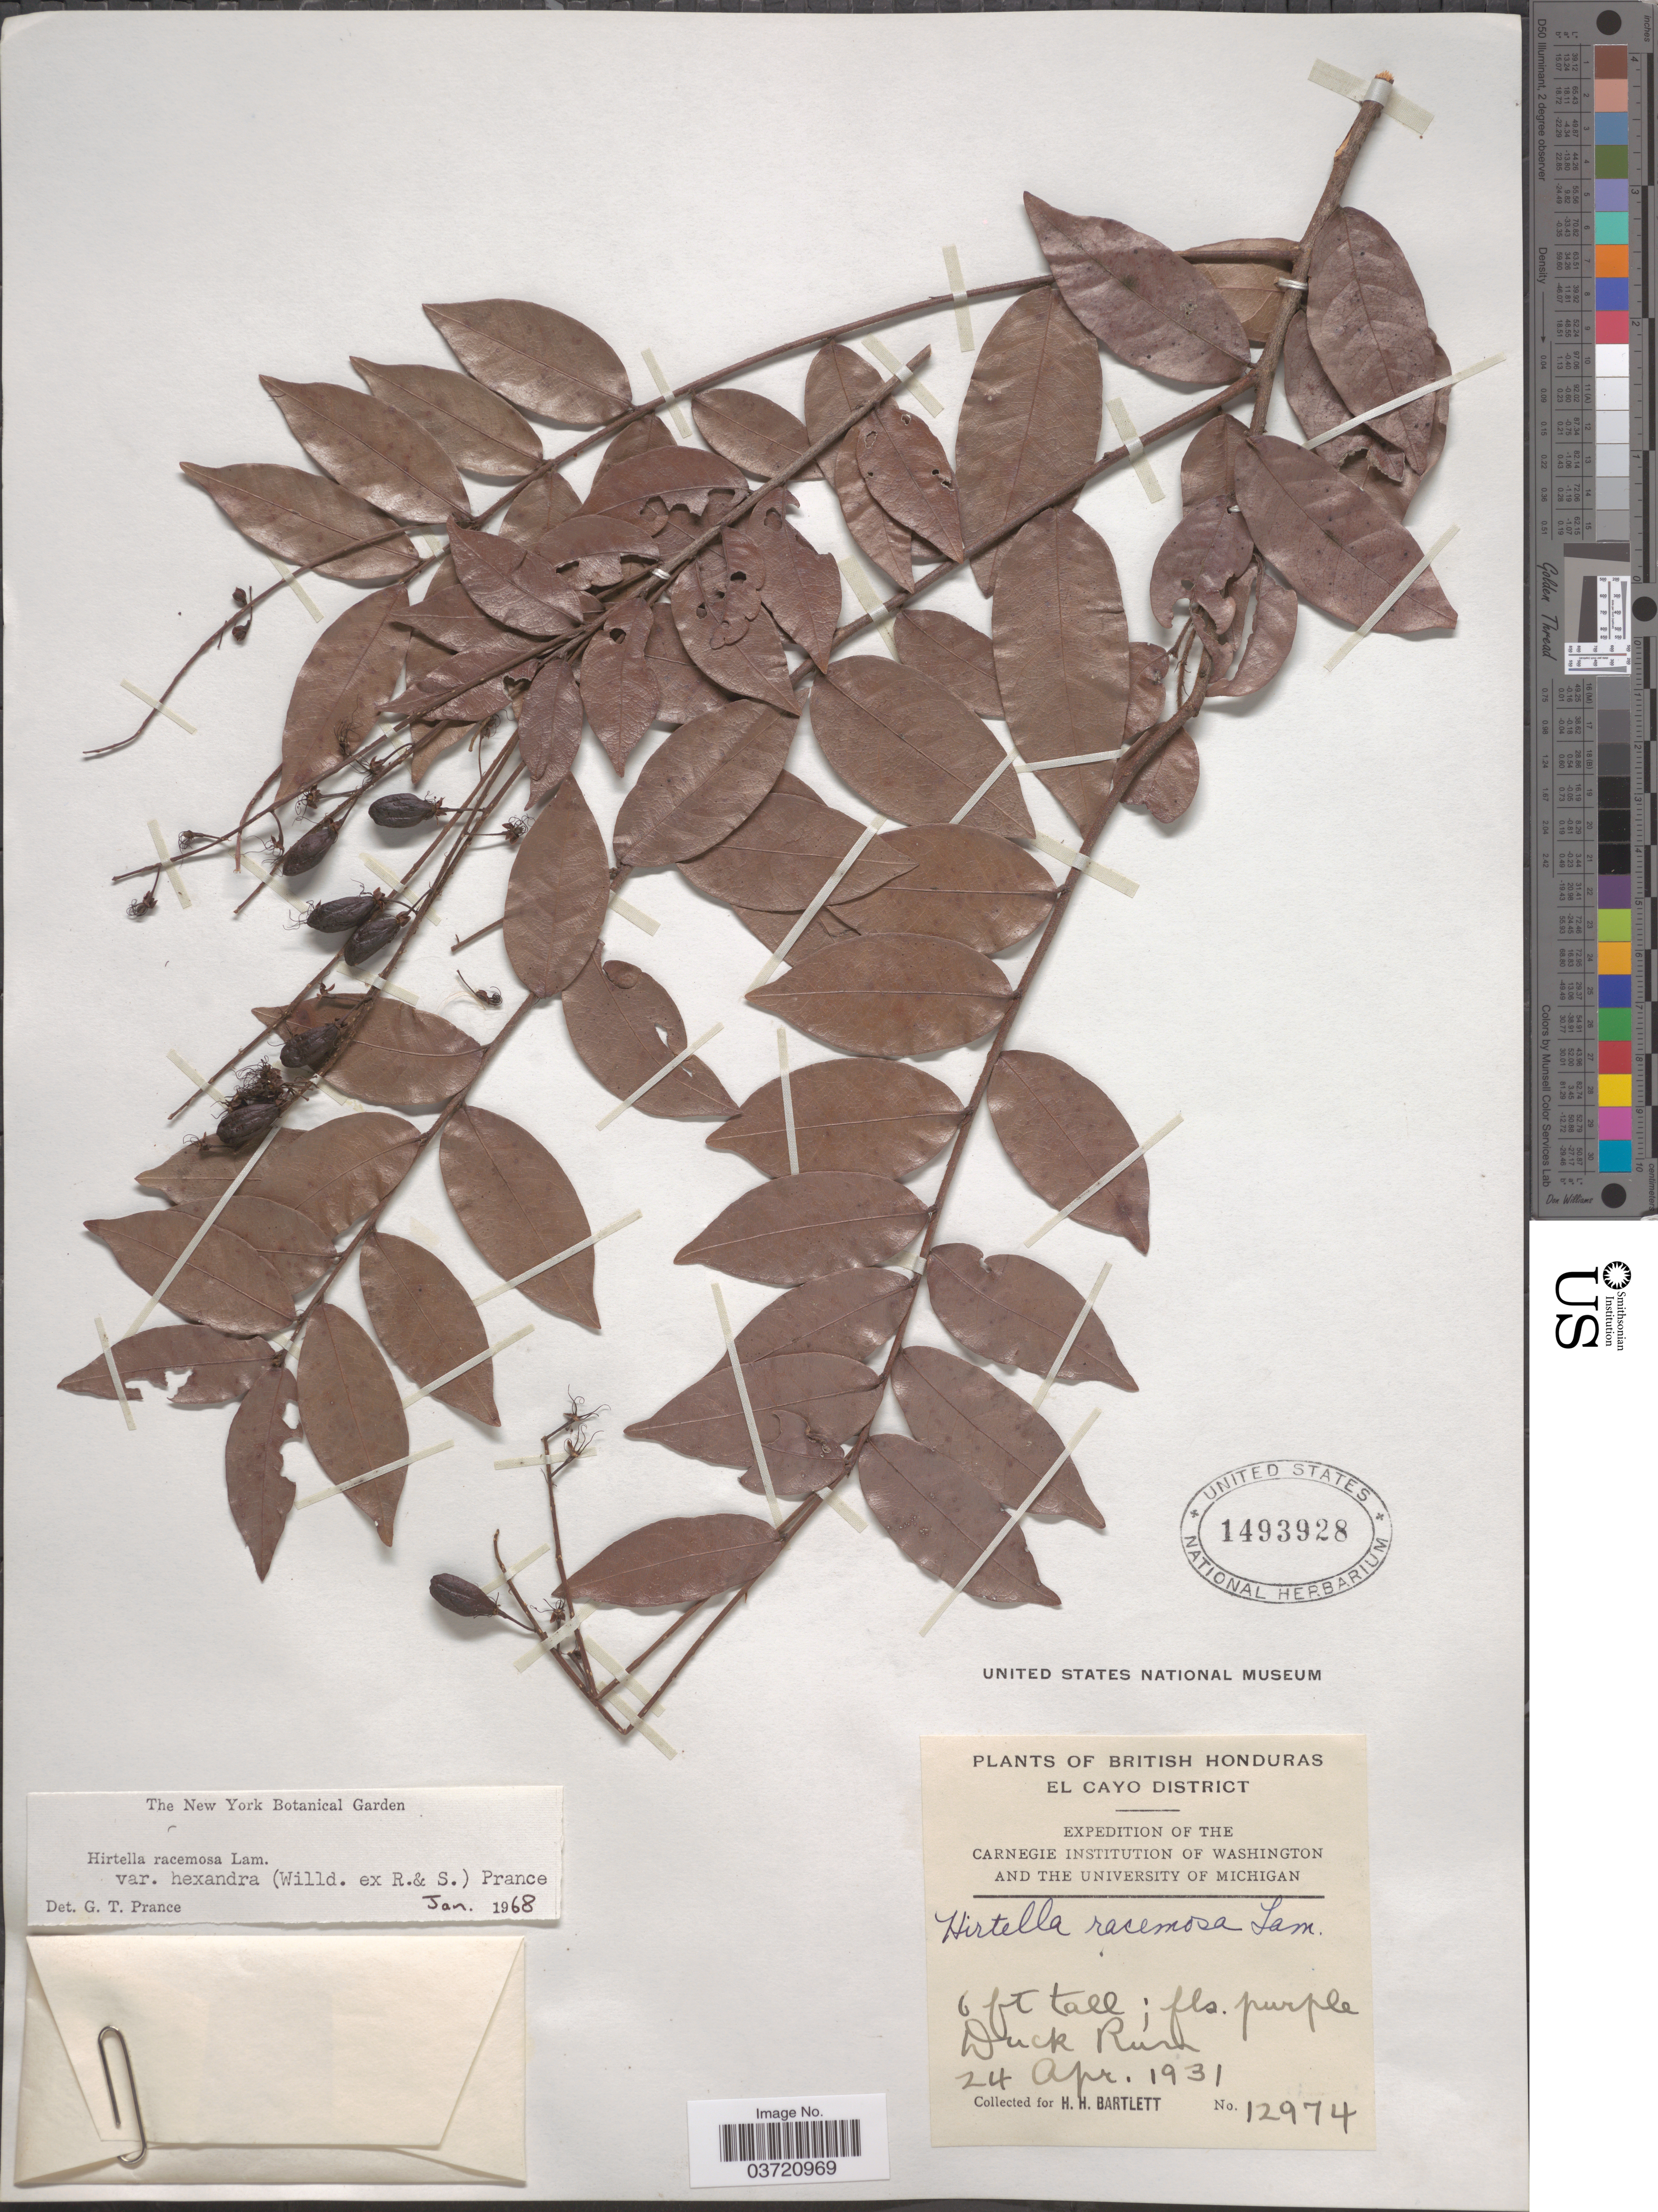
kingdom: Plantae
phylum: Tracheophyta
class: Magnoliopsida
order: Malpighiales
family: Chrysobalanaceae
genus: Hirtella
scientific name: Hirtella racemosa var. hexandra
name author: (Willd. ex Roem. & Schult.) Prance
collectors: H. H. Bartlett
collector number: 12974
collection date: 1931-04-24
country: Belize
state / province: Cayo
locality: British Honduras. El Cayo District. Duck Run.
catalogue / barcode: US 1493928